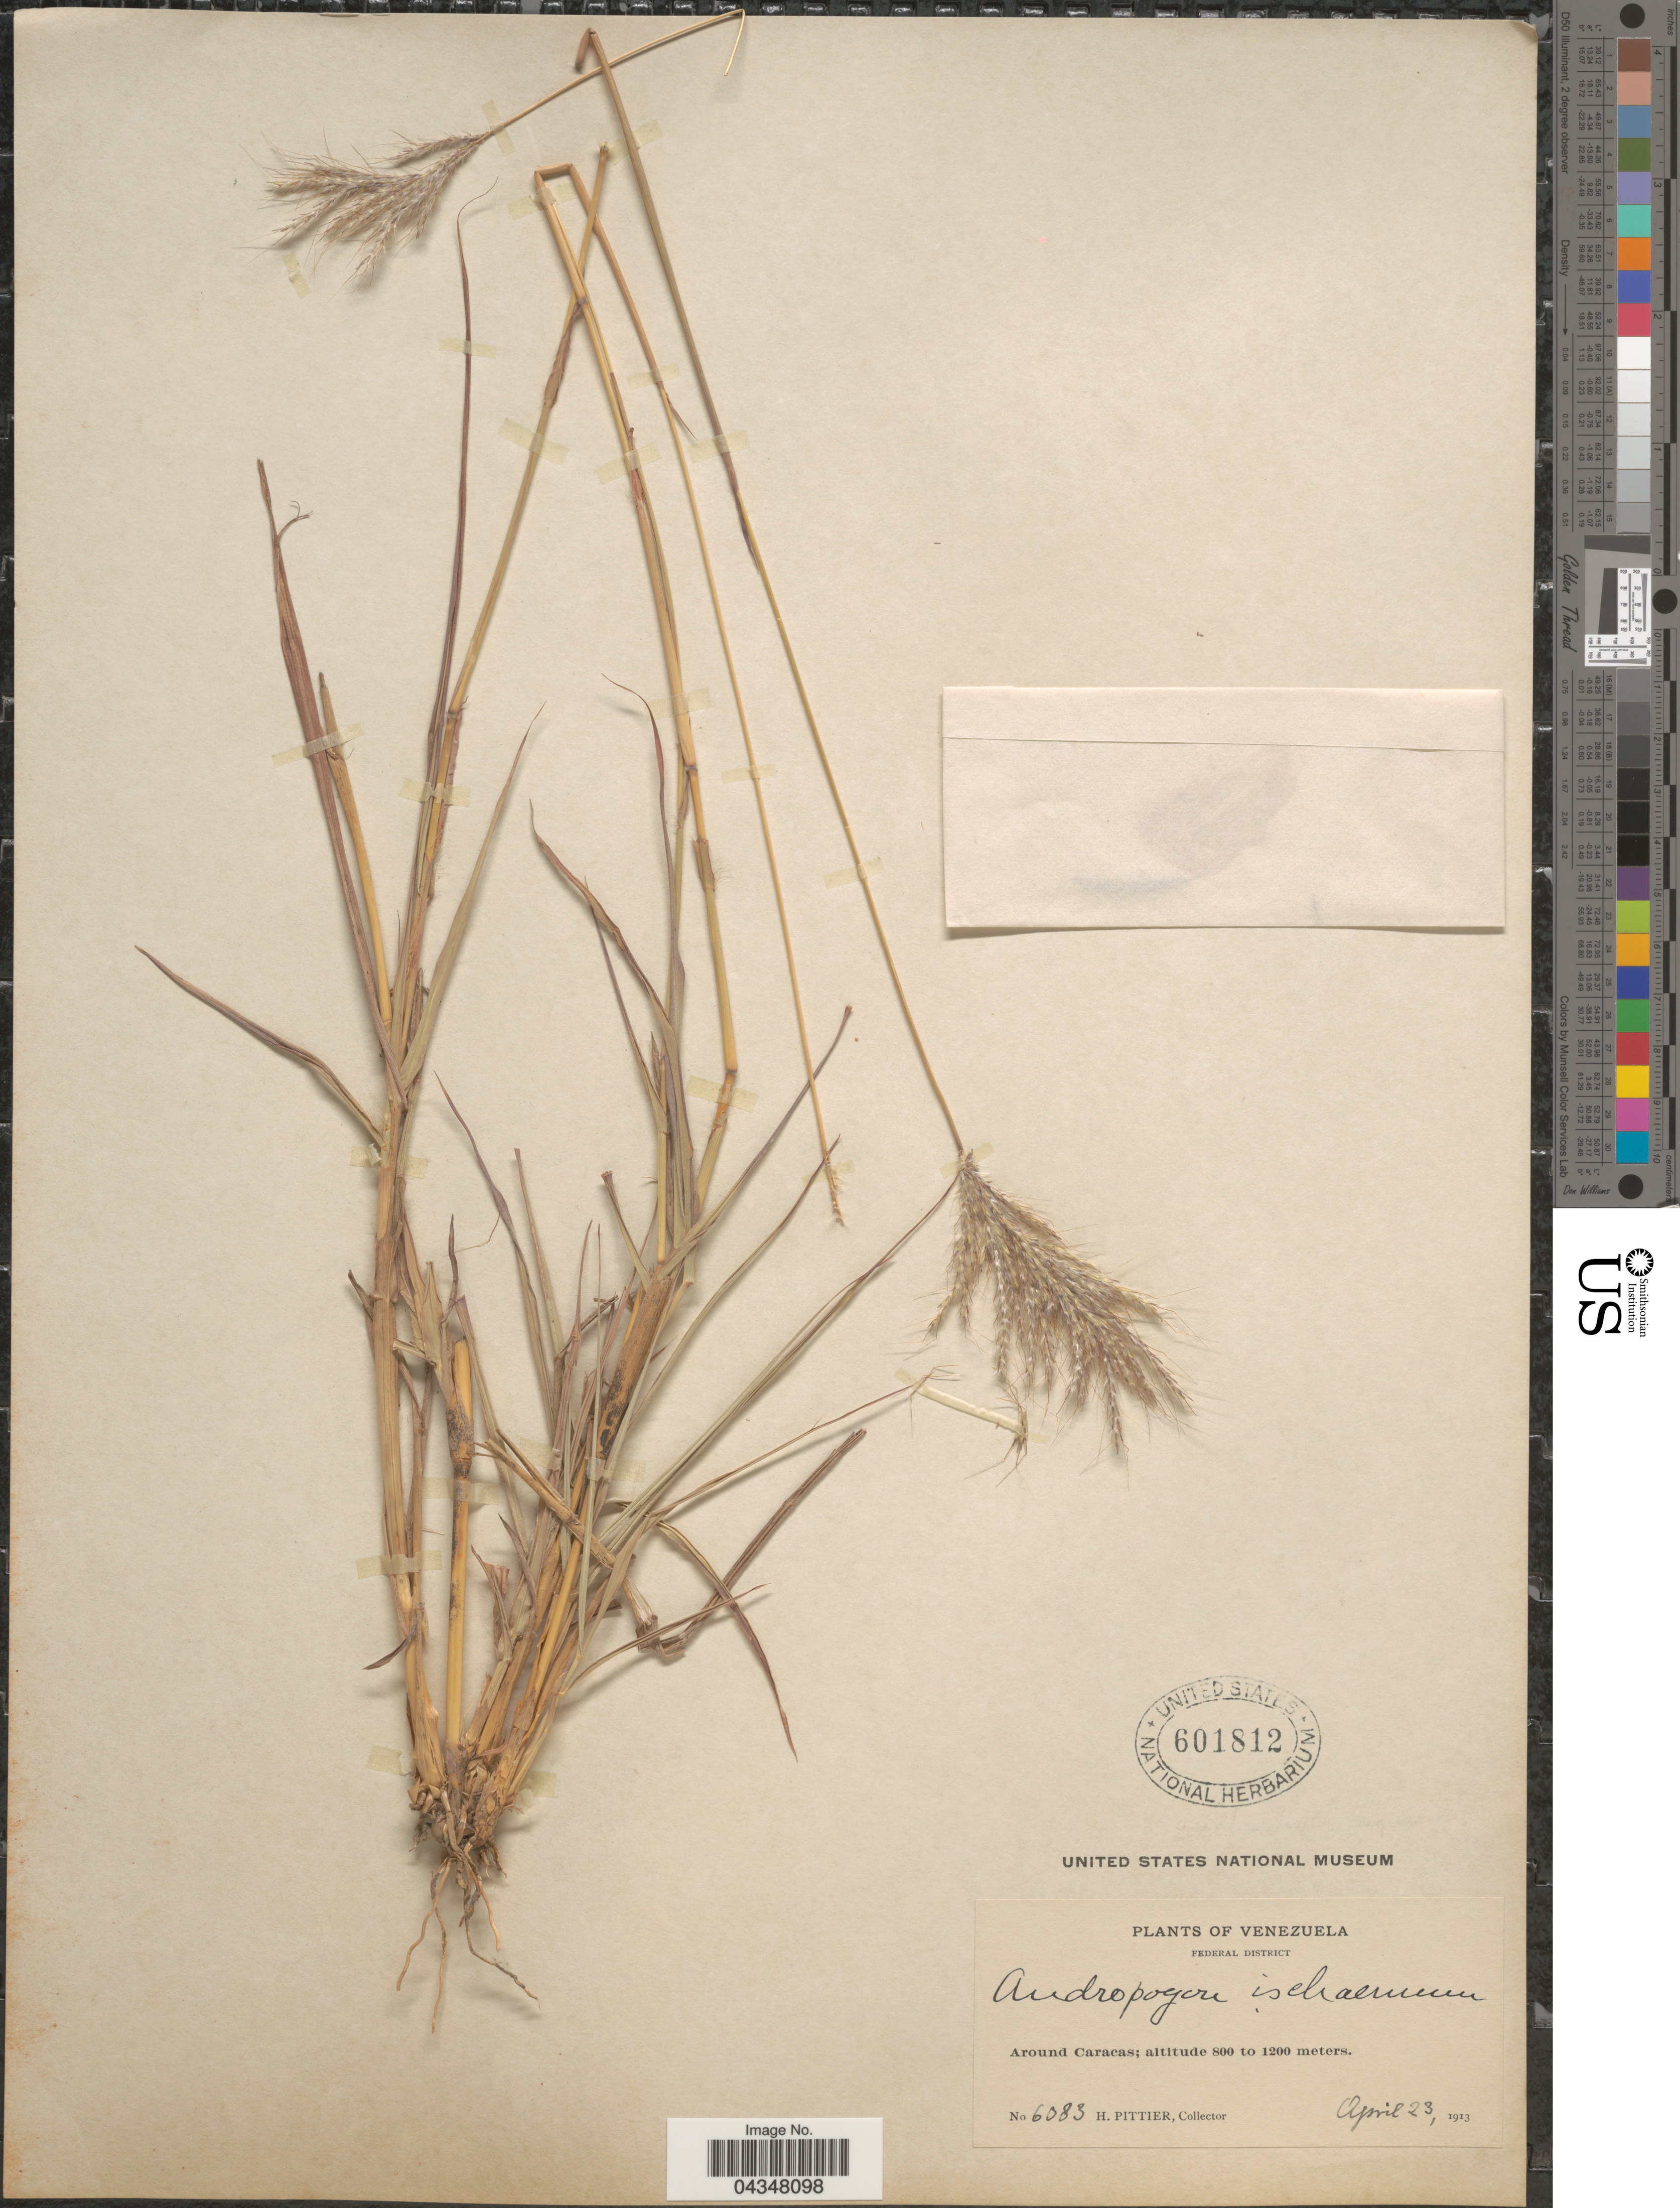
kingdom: Plantae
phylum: Tracheophyta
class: Liliopsida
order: Poales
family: Poaceae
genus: Bothriochloa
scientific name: Bothriochloa ischaemum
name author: (L.) Keng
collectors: H. F. Pittier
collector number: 6083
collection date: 1913-04-23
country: Venezuela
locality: Federal District. Around Caracas.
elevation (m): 800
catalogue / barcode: US 601812